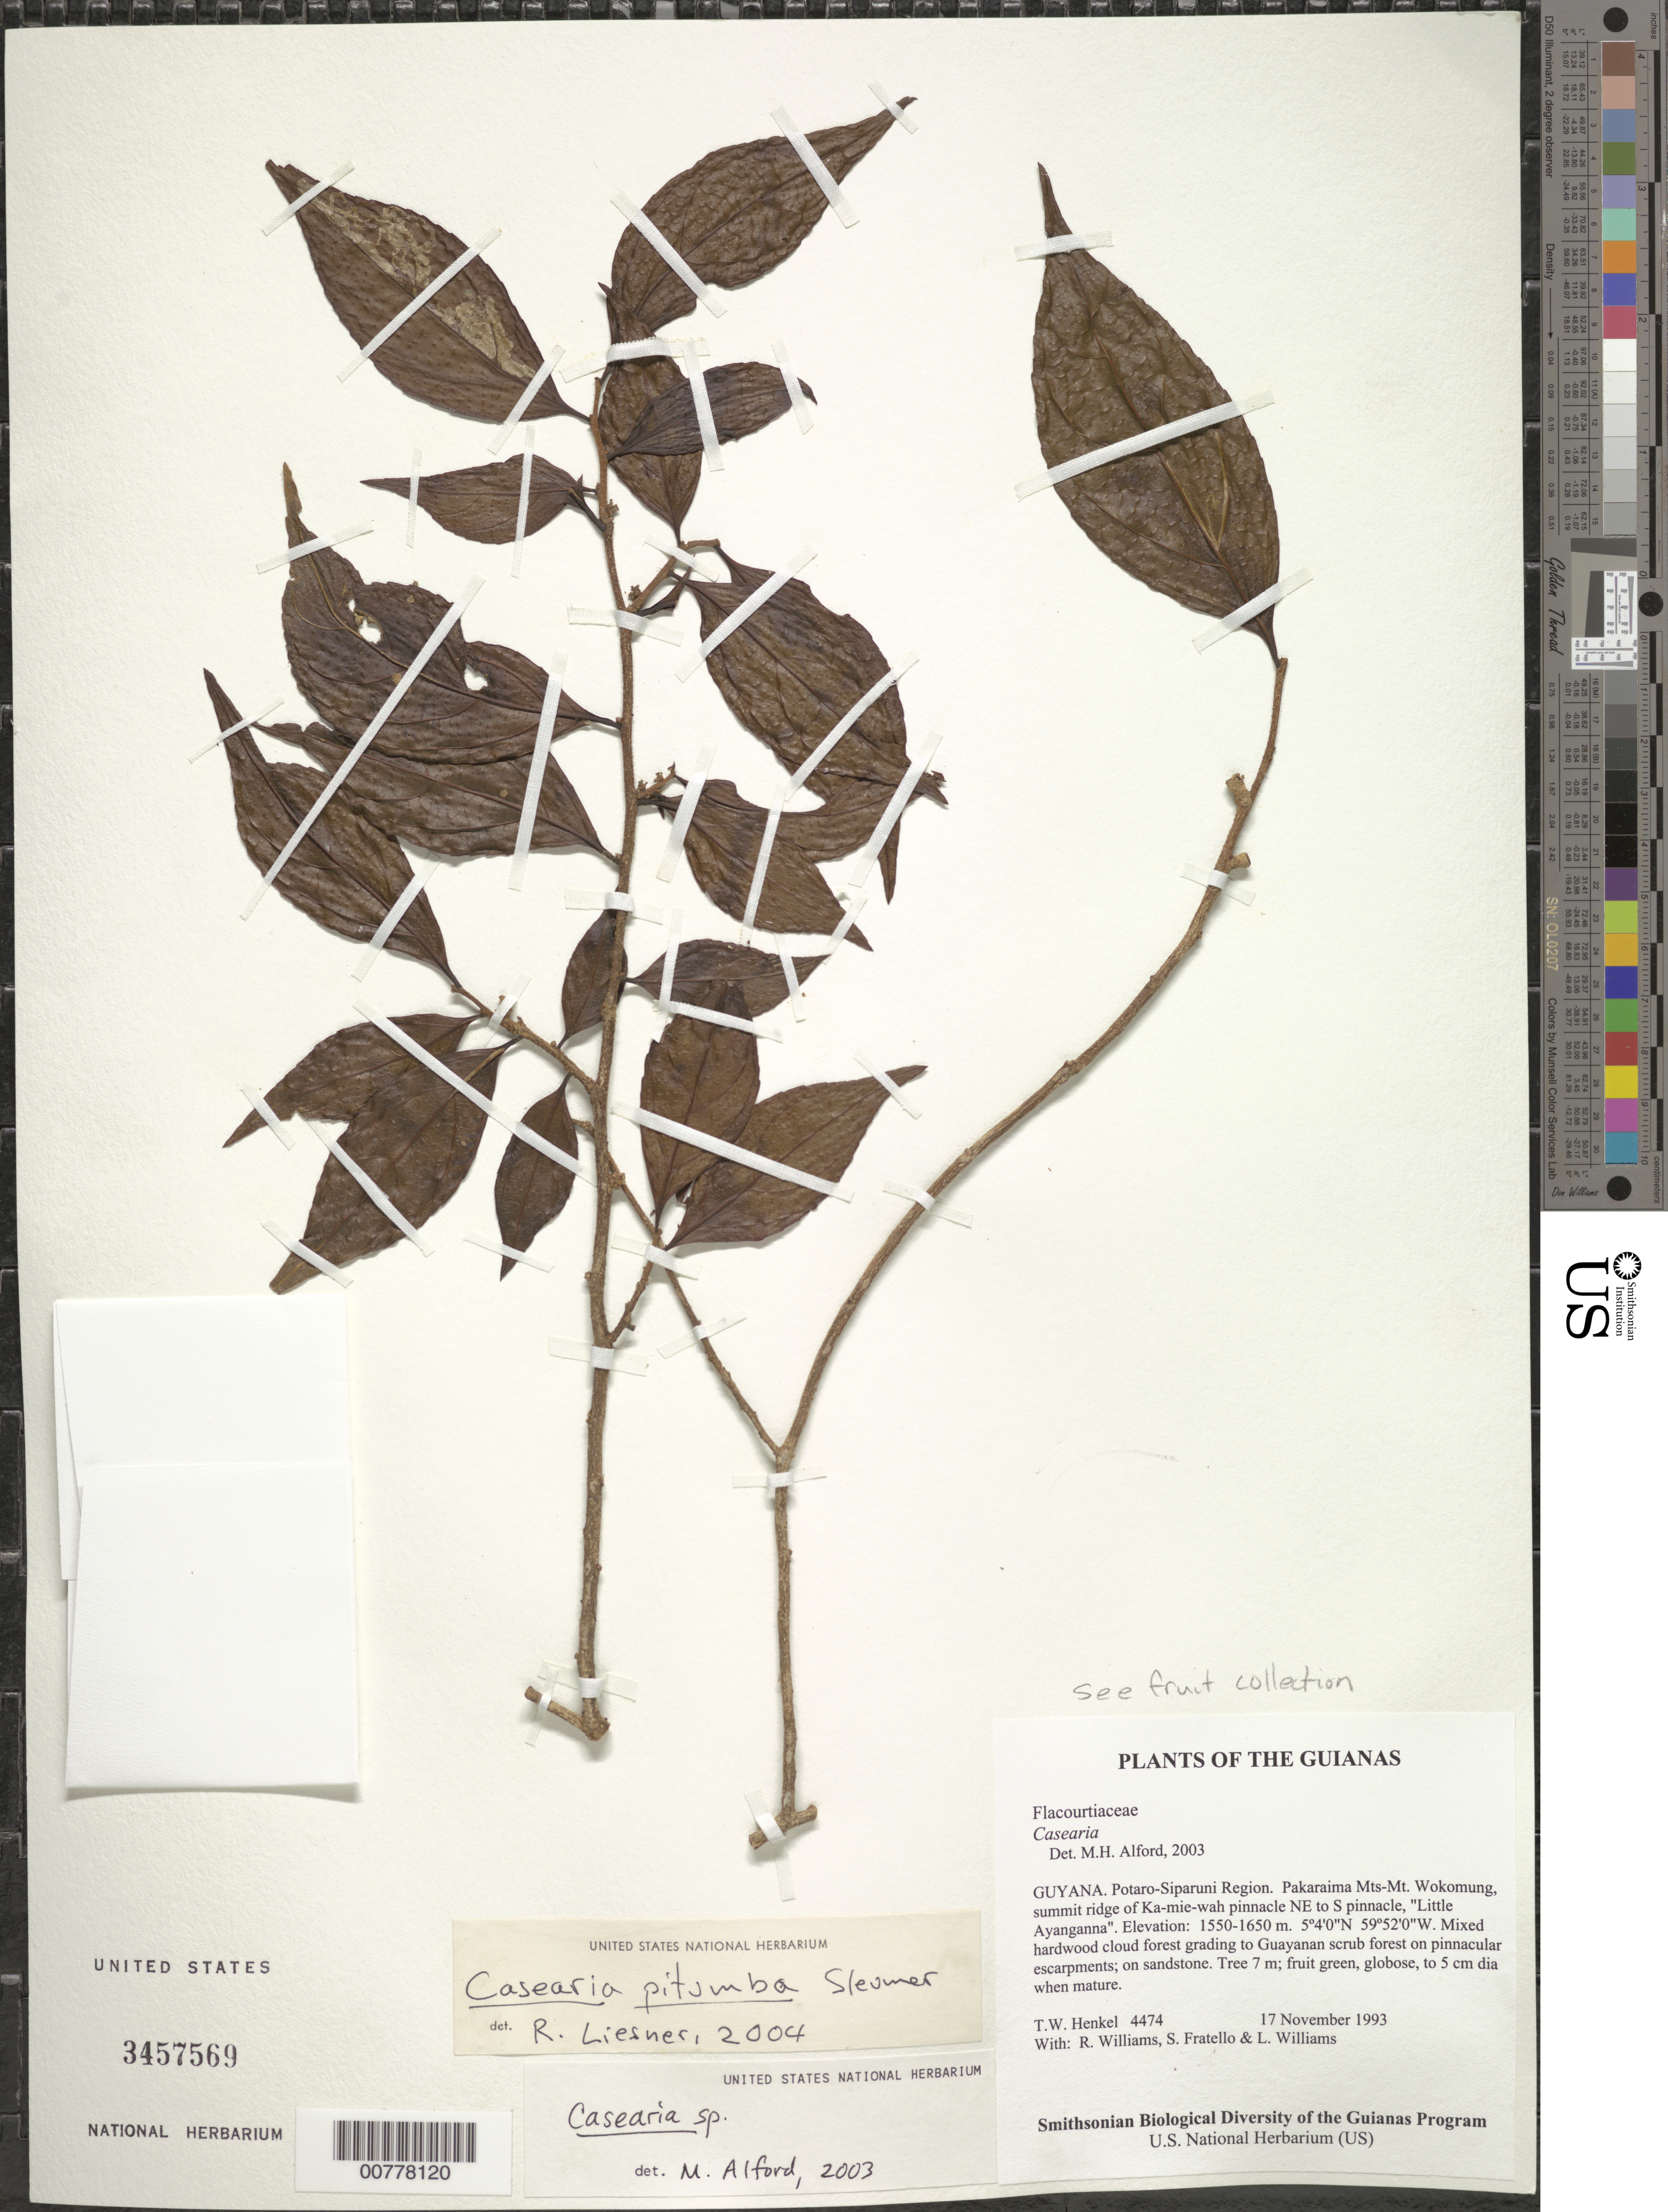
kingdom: Plantae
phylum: Tracheophyta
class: Magnoliopsida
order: Malpighiales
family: Salicaceae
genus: Casearia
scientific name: Casearia pitumba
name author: Sleumer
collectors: T. Henkel, R. Williams, S. Fratello & L. Williams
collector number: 4474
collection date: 1993-11-17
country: Guyana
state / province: Potaro-Siparuni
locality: Potaro-Siparuni Region. Pakaraima Mts-Mt. Wokomung, summit ridge of Ka-mie-wah pinnacle NE to pinnacle. "Little Ayanganna".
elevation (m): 1550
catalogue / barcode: US 3457569